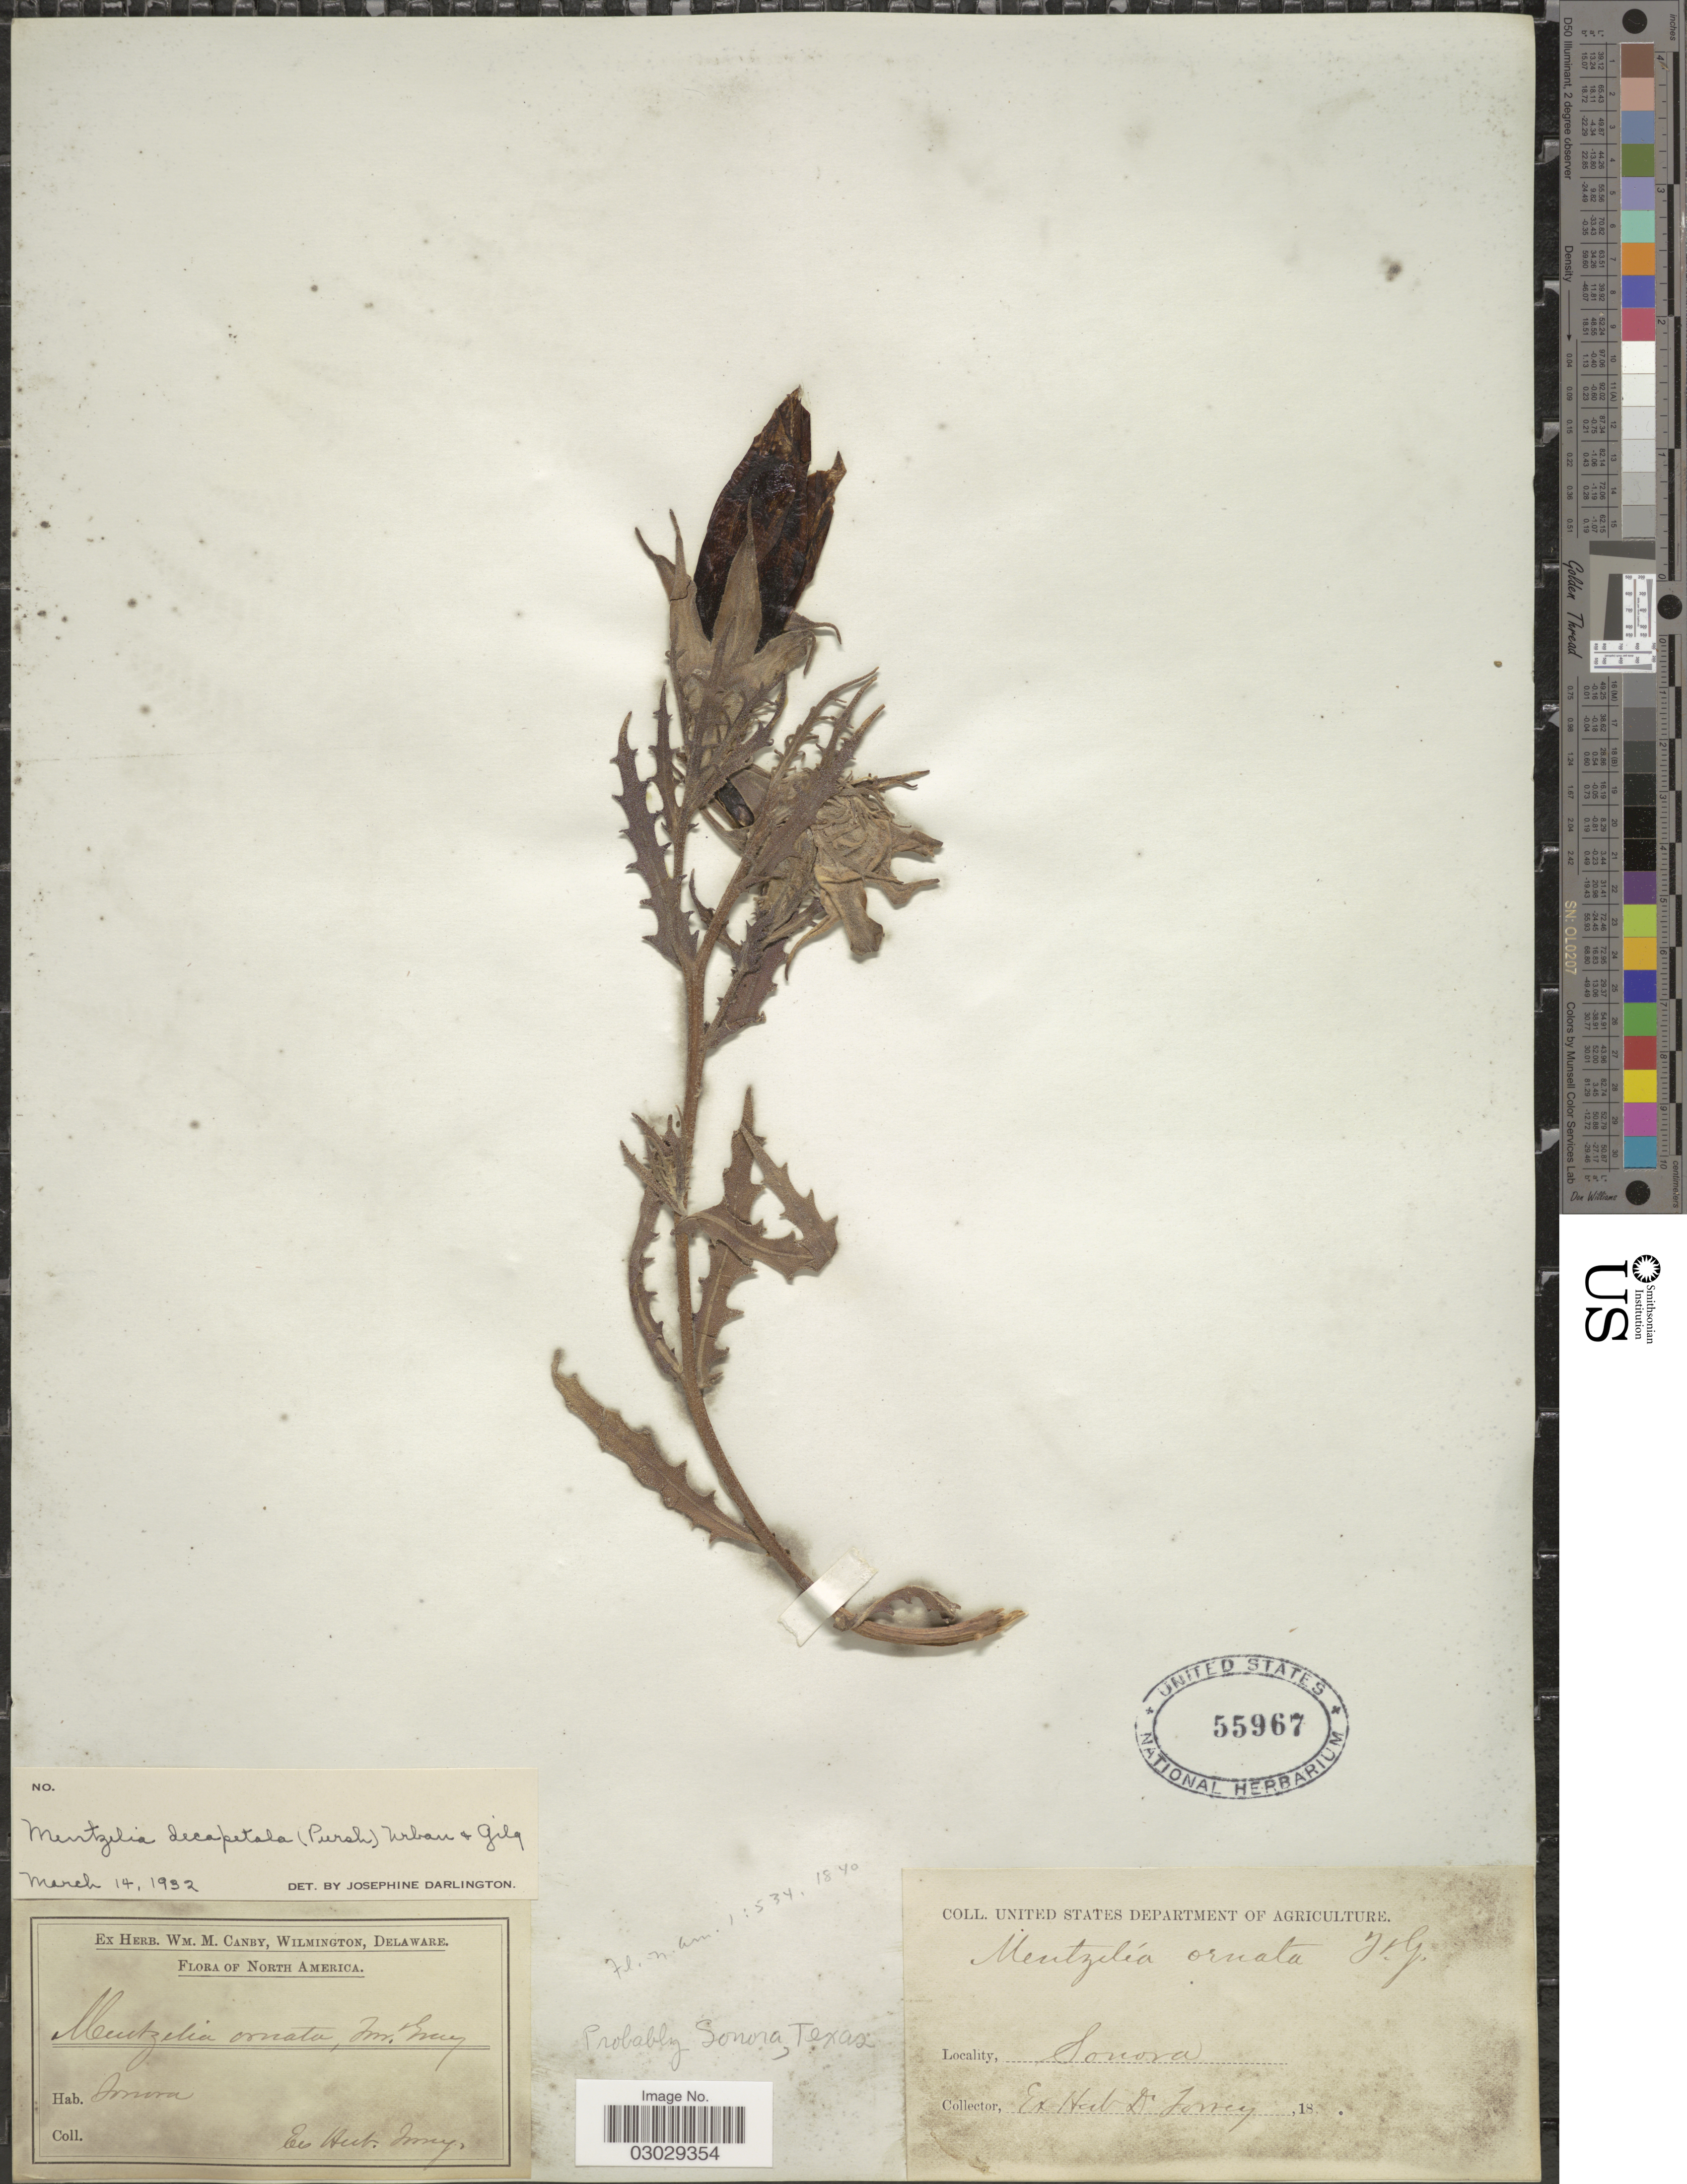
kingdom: Plantae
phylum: Tracheophyta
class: Magnoliopsida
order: Cornales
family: Loasaceae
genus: Mentzelia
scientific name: Mentzelia decapetala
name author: (Sims) Urb.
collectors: Ex herb. Torrey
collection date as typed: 18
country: United States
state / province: Texas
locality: Probably Sonora.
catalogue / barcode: US 55967